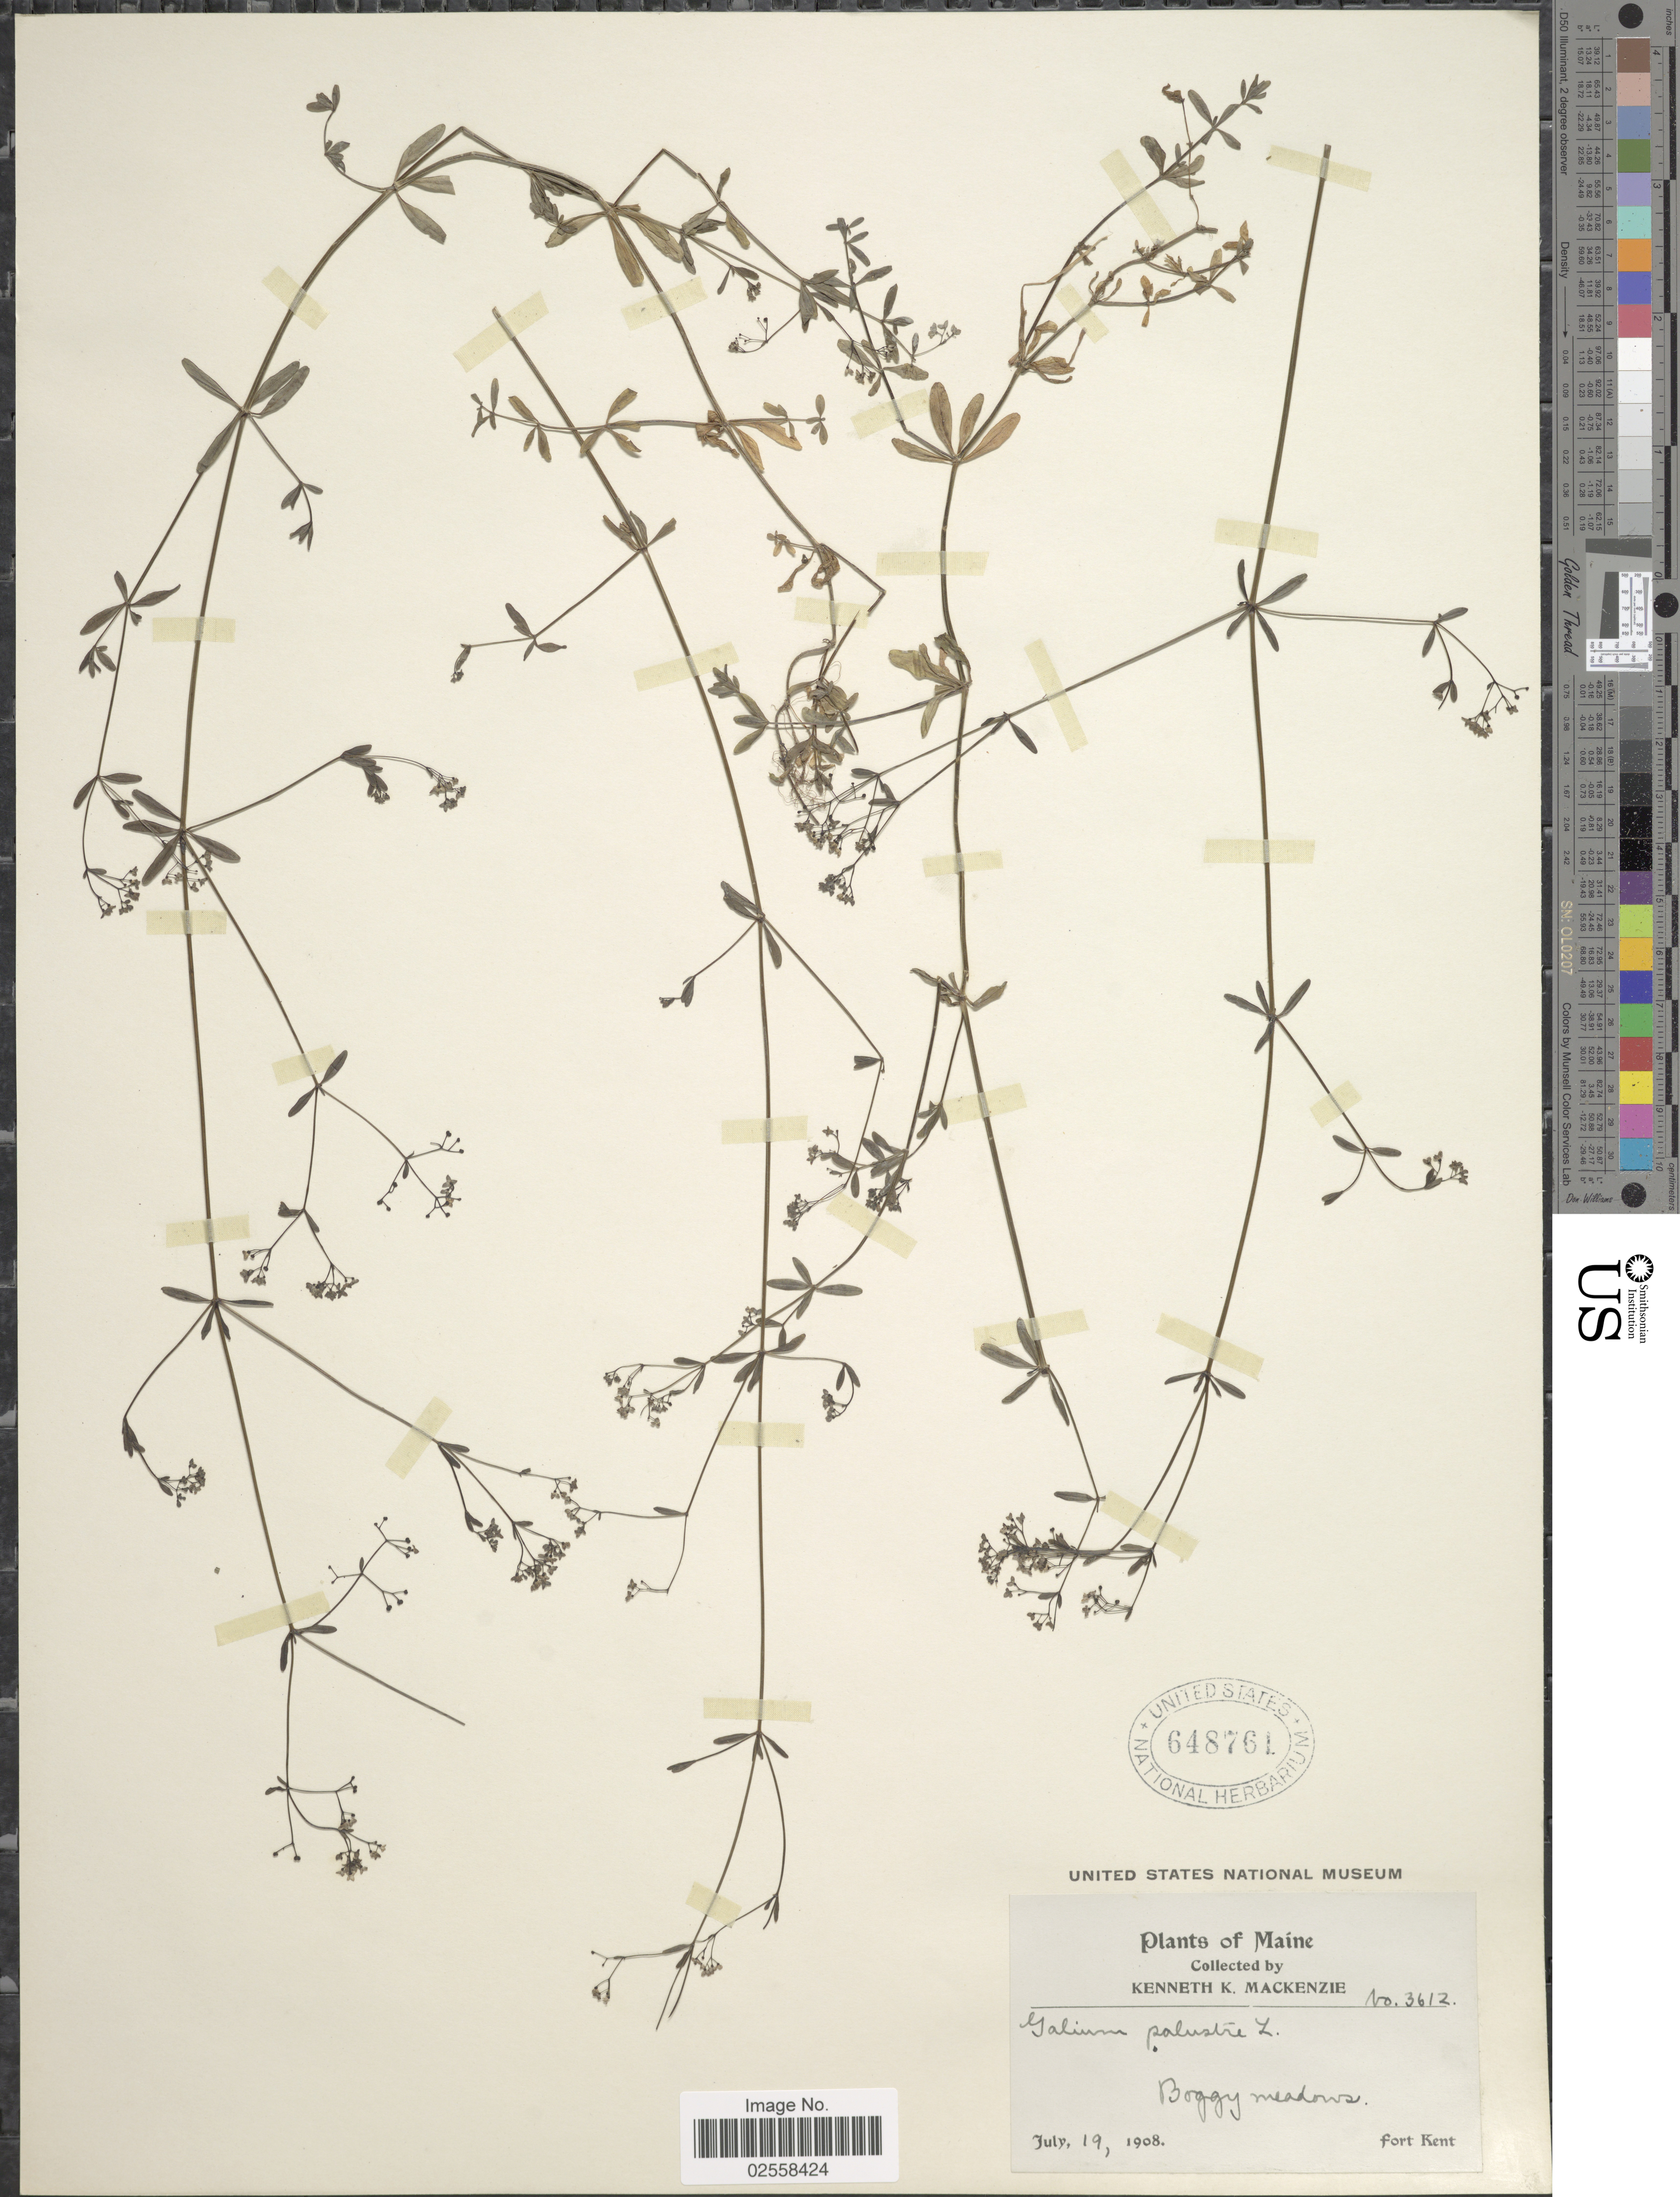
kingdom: Plantae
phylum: Tracheophyta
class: Magnoliopsida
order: Gentianales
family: Rubiaceae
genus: Galium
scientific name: Galium plumosum subsp. plumosum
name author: Rusby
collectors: K. K. Mackenzie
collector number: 3612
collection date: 1908-07-19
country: United States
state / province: Maine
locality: Fort Kent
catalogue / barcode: US 648761